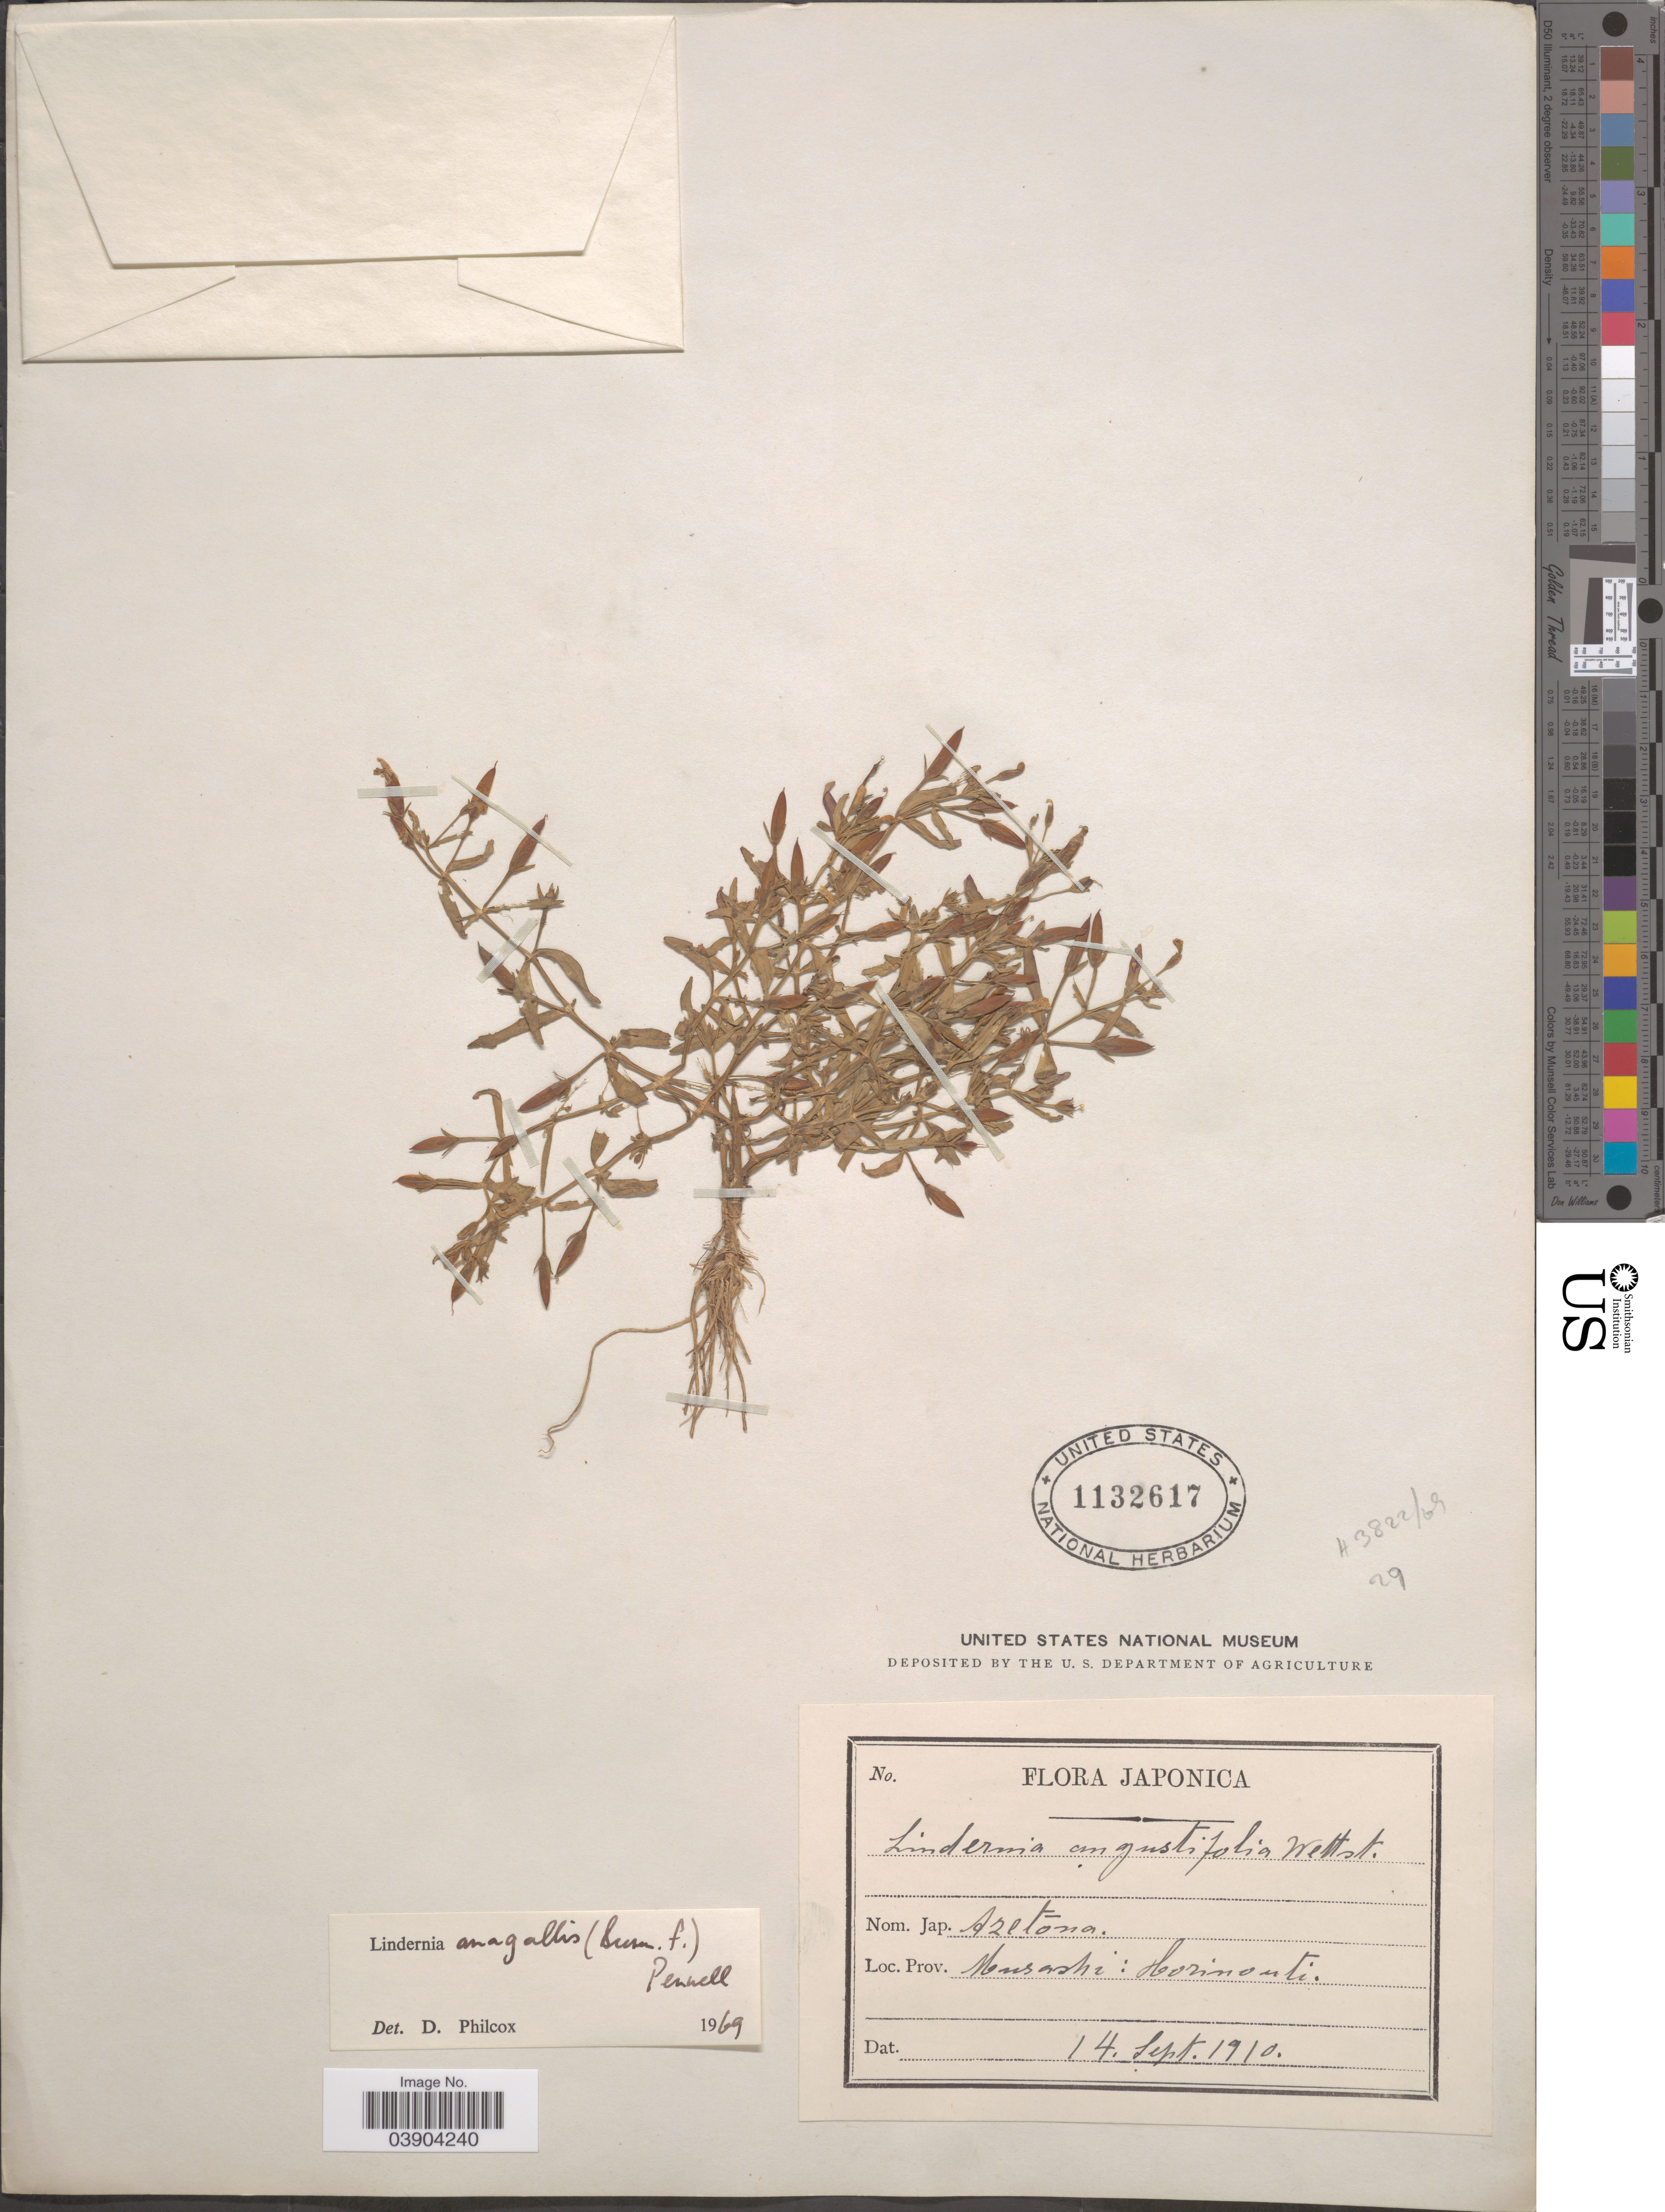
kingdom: Plantae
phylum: Tracheophyta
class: Magnoliopsida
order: Lamiales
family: Linderniaceae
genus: Lindernia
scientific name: Lindernia anagallis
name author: (Burm. f.) Pennell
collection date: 1910-09-14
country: Japan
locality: Azetona. Musashi: Horimouti.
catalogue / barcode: US 1132617